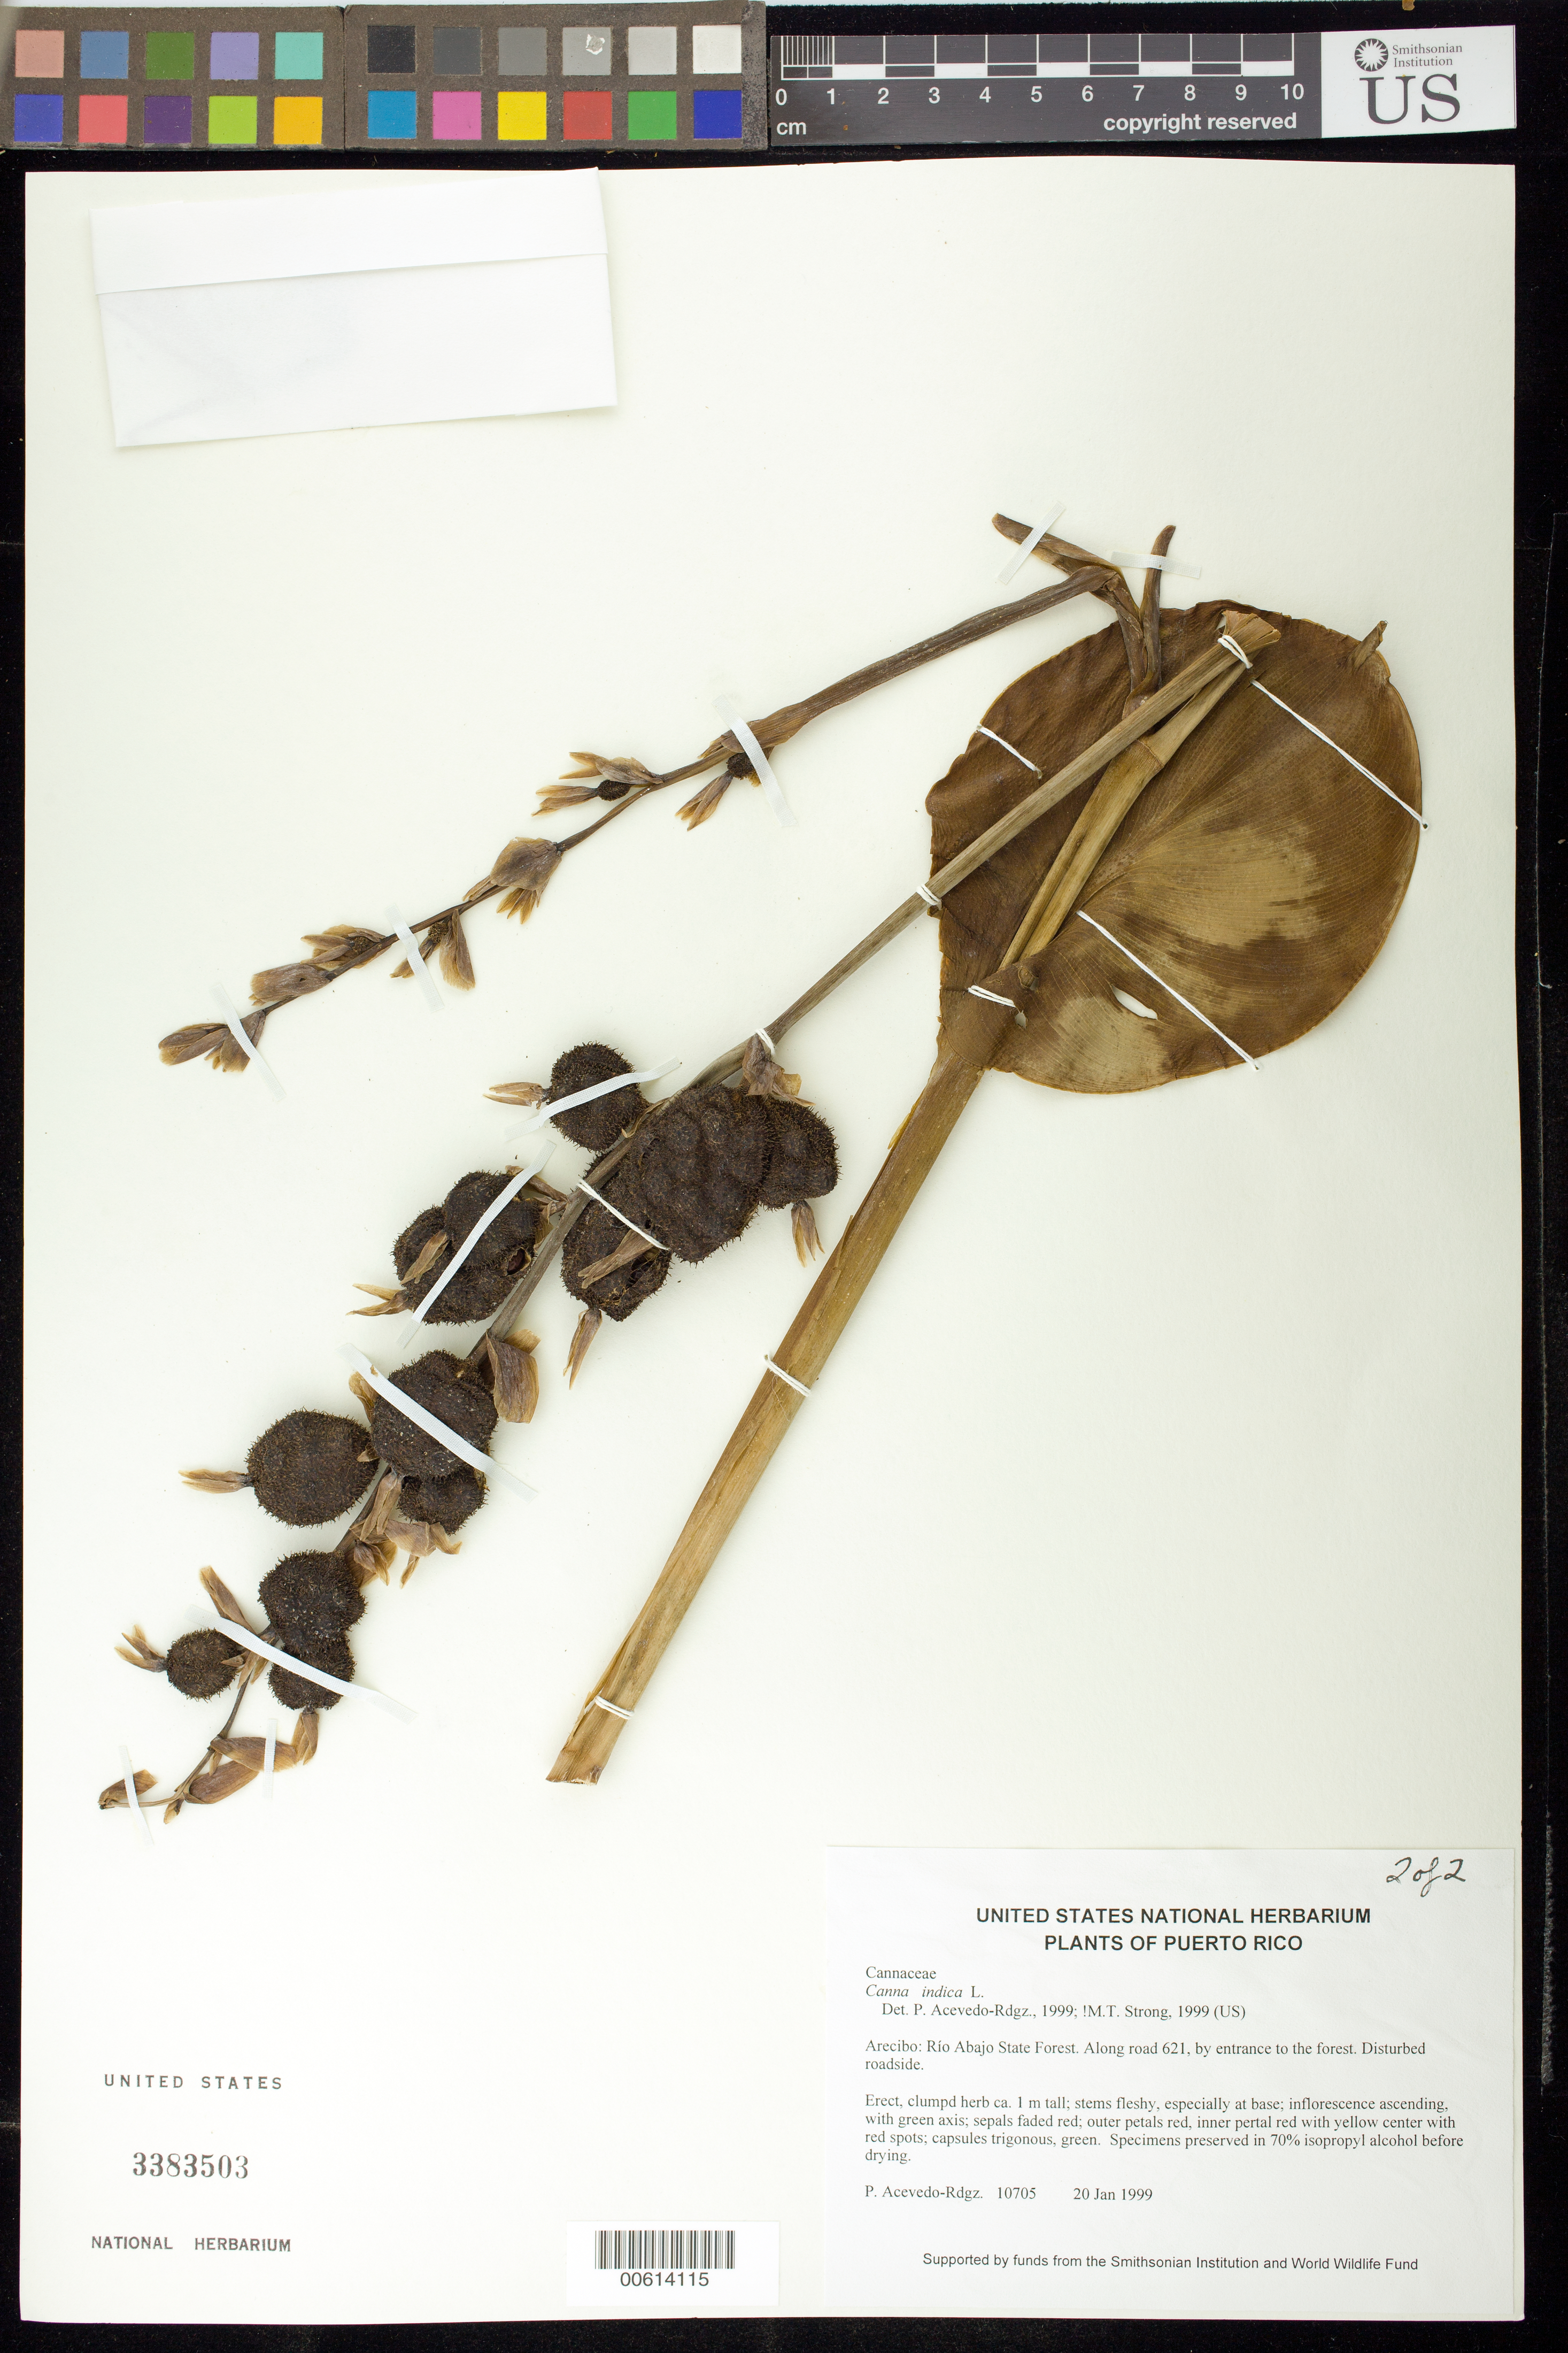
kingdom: Plantae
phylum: Tracheophyta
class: Liliopsida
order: Zingiberales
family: Cannaceae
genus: Canna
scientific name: Canna indica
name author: L.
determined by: Acevedo-Rodríguez, P., (BOT), Smithsonian Institution - National Museum of Natural History (UNITED STATES)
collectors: P. Acevedo-Rodr.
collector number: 10705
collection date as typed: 20 Jan 1999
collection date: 1999-01-20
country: Puerto Rico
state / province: Arecibo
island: Puerto Rico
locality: Arecibo; Río Abajo State Forest. Along road 621, by entrance to the forest.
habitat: Disturbed roadside.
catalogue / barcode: US 3383503